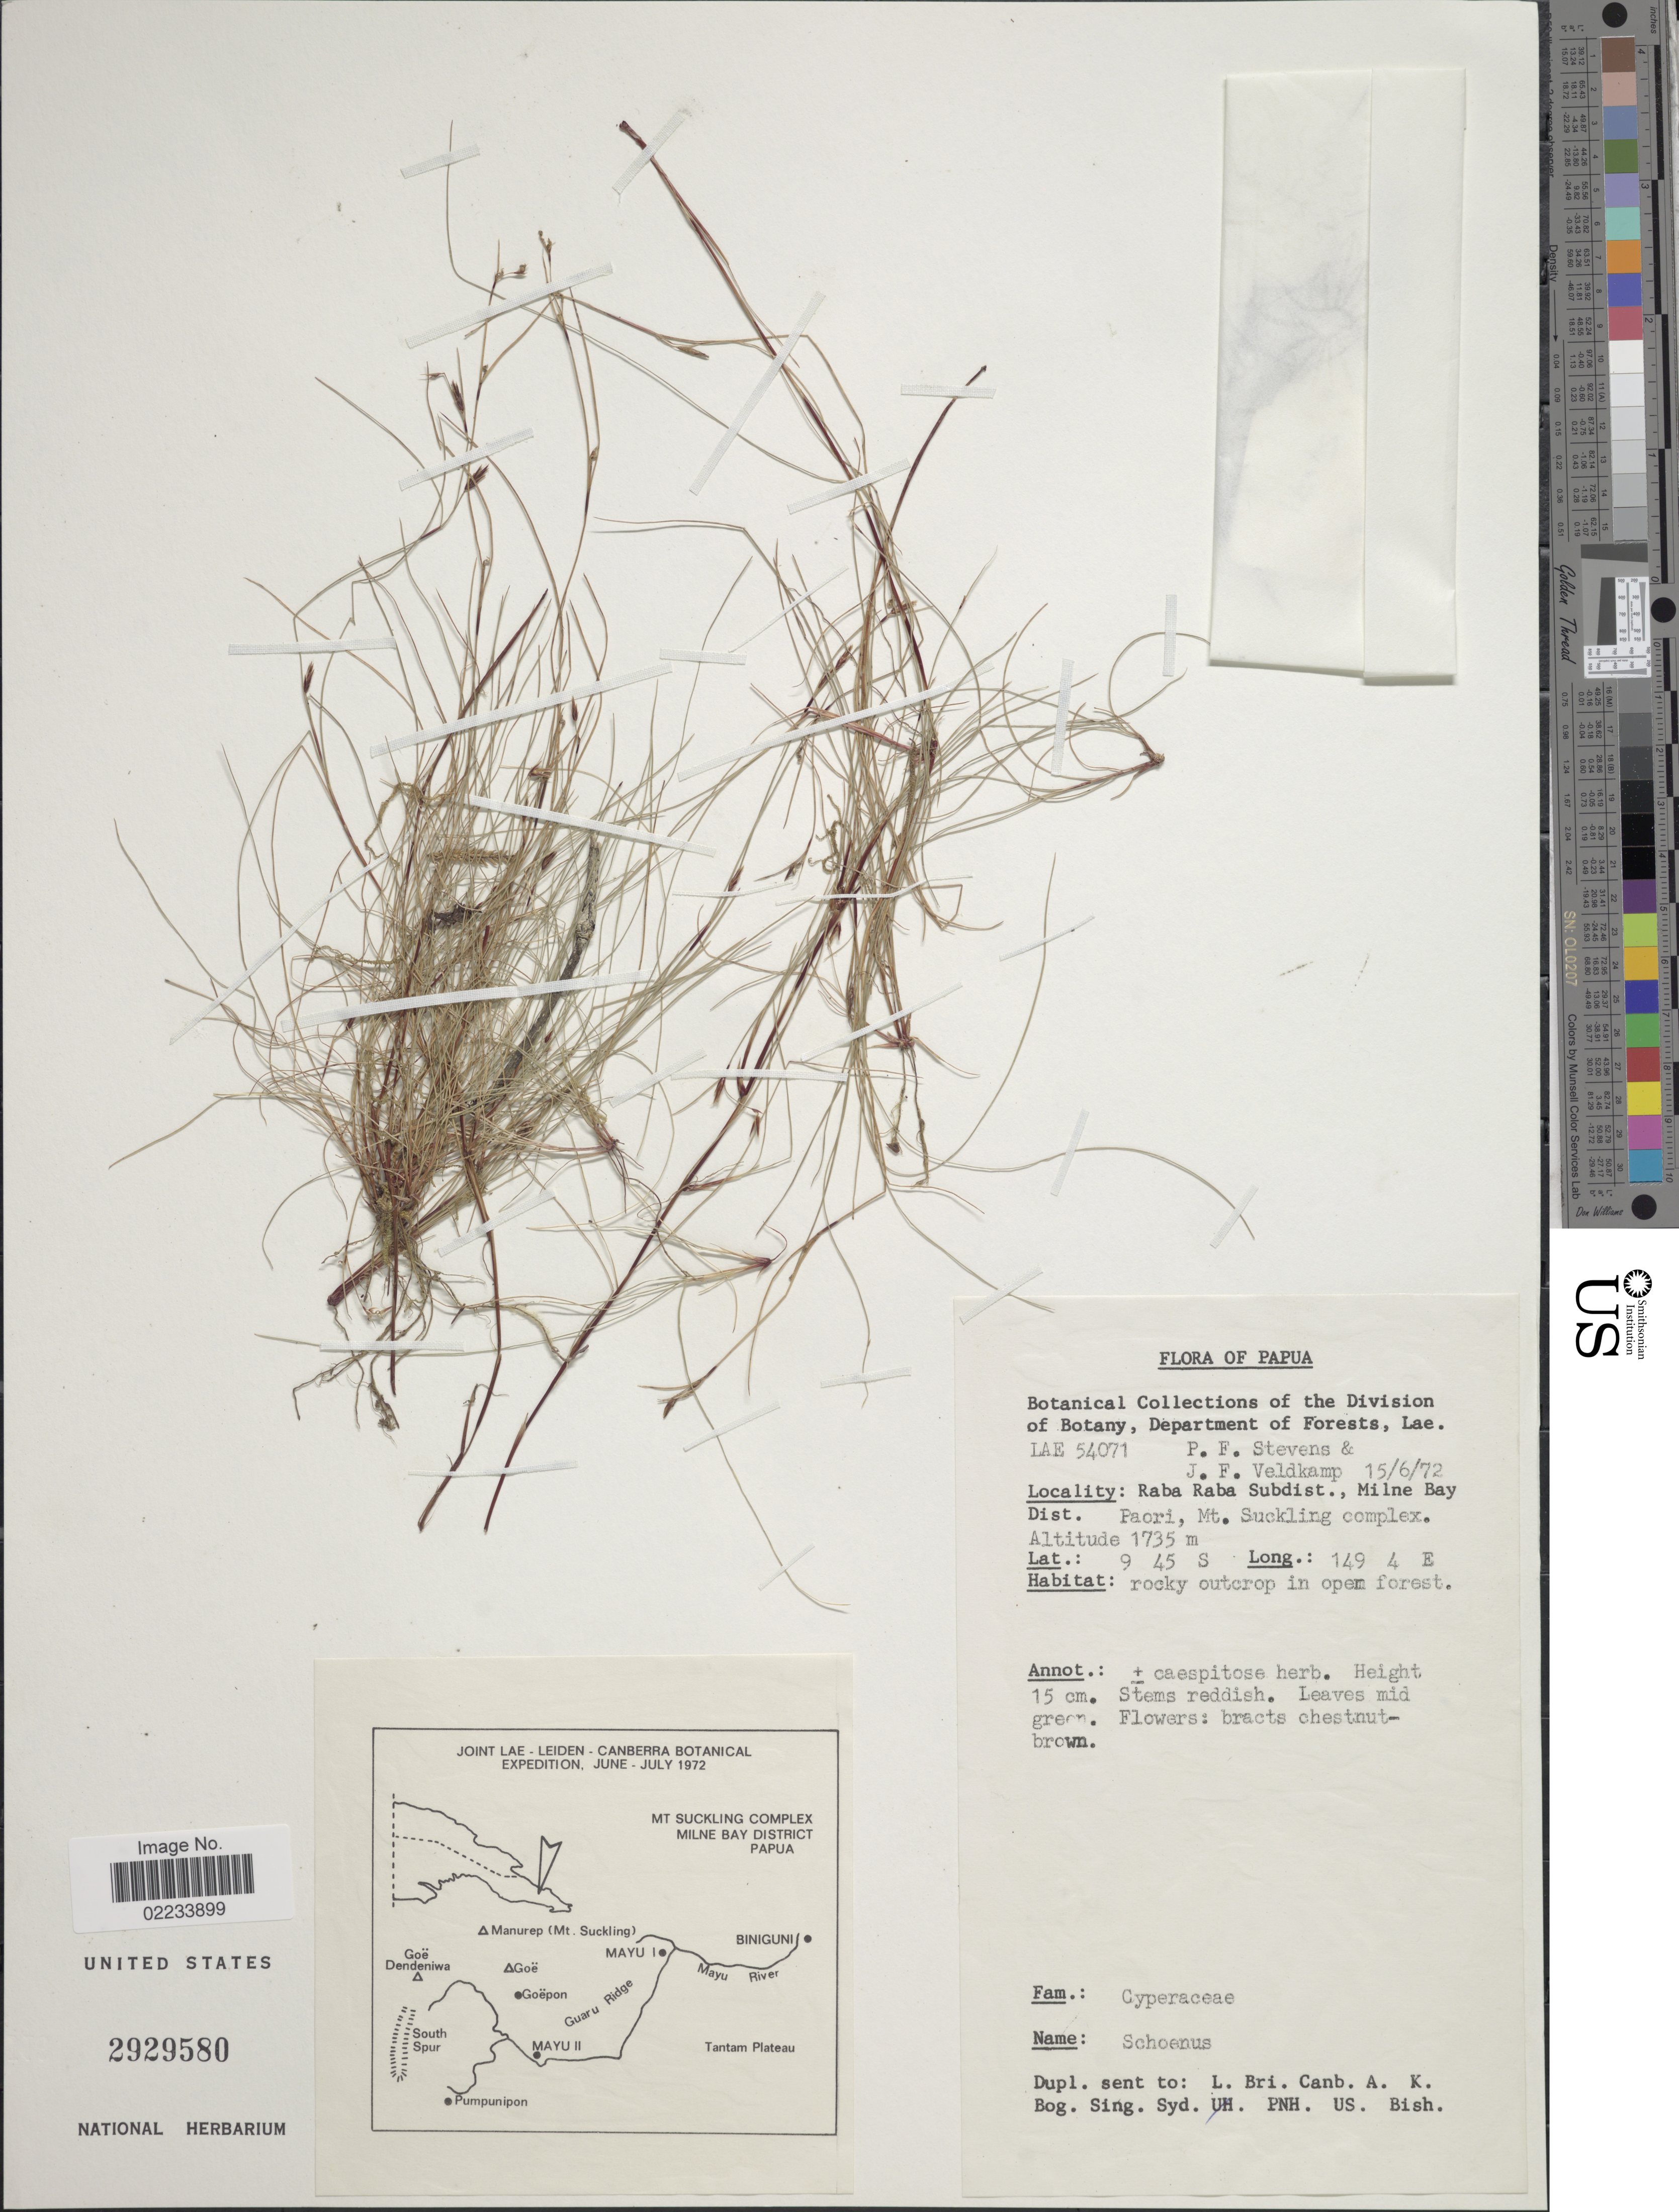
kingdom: Plantae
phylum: Tracheophyta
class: Liliopsida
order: Poales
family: Cyperaceae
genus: Schoenus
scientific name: Schoenus maschalinus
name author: Roem. & Schult.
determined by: Goetghebeur, P.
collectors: P. F. Stevens & J. F. Veldkamp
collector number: LAE 54071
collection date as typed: Transcribed d/m/y: 15/6/72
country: Papua New Guinea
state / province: Milne Bay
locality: Raba Raba Subdist., Milne Bay Dist. Paori, Mt Suckling complex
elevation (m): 1735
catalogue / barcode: US 2929580